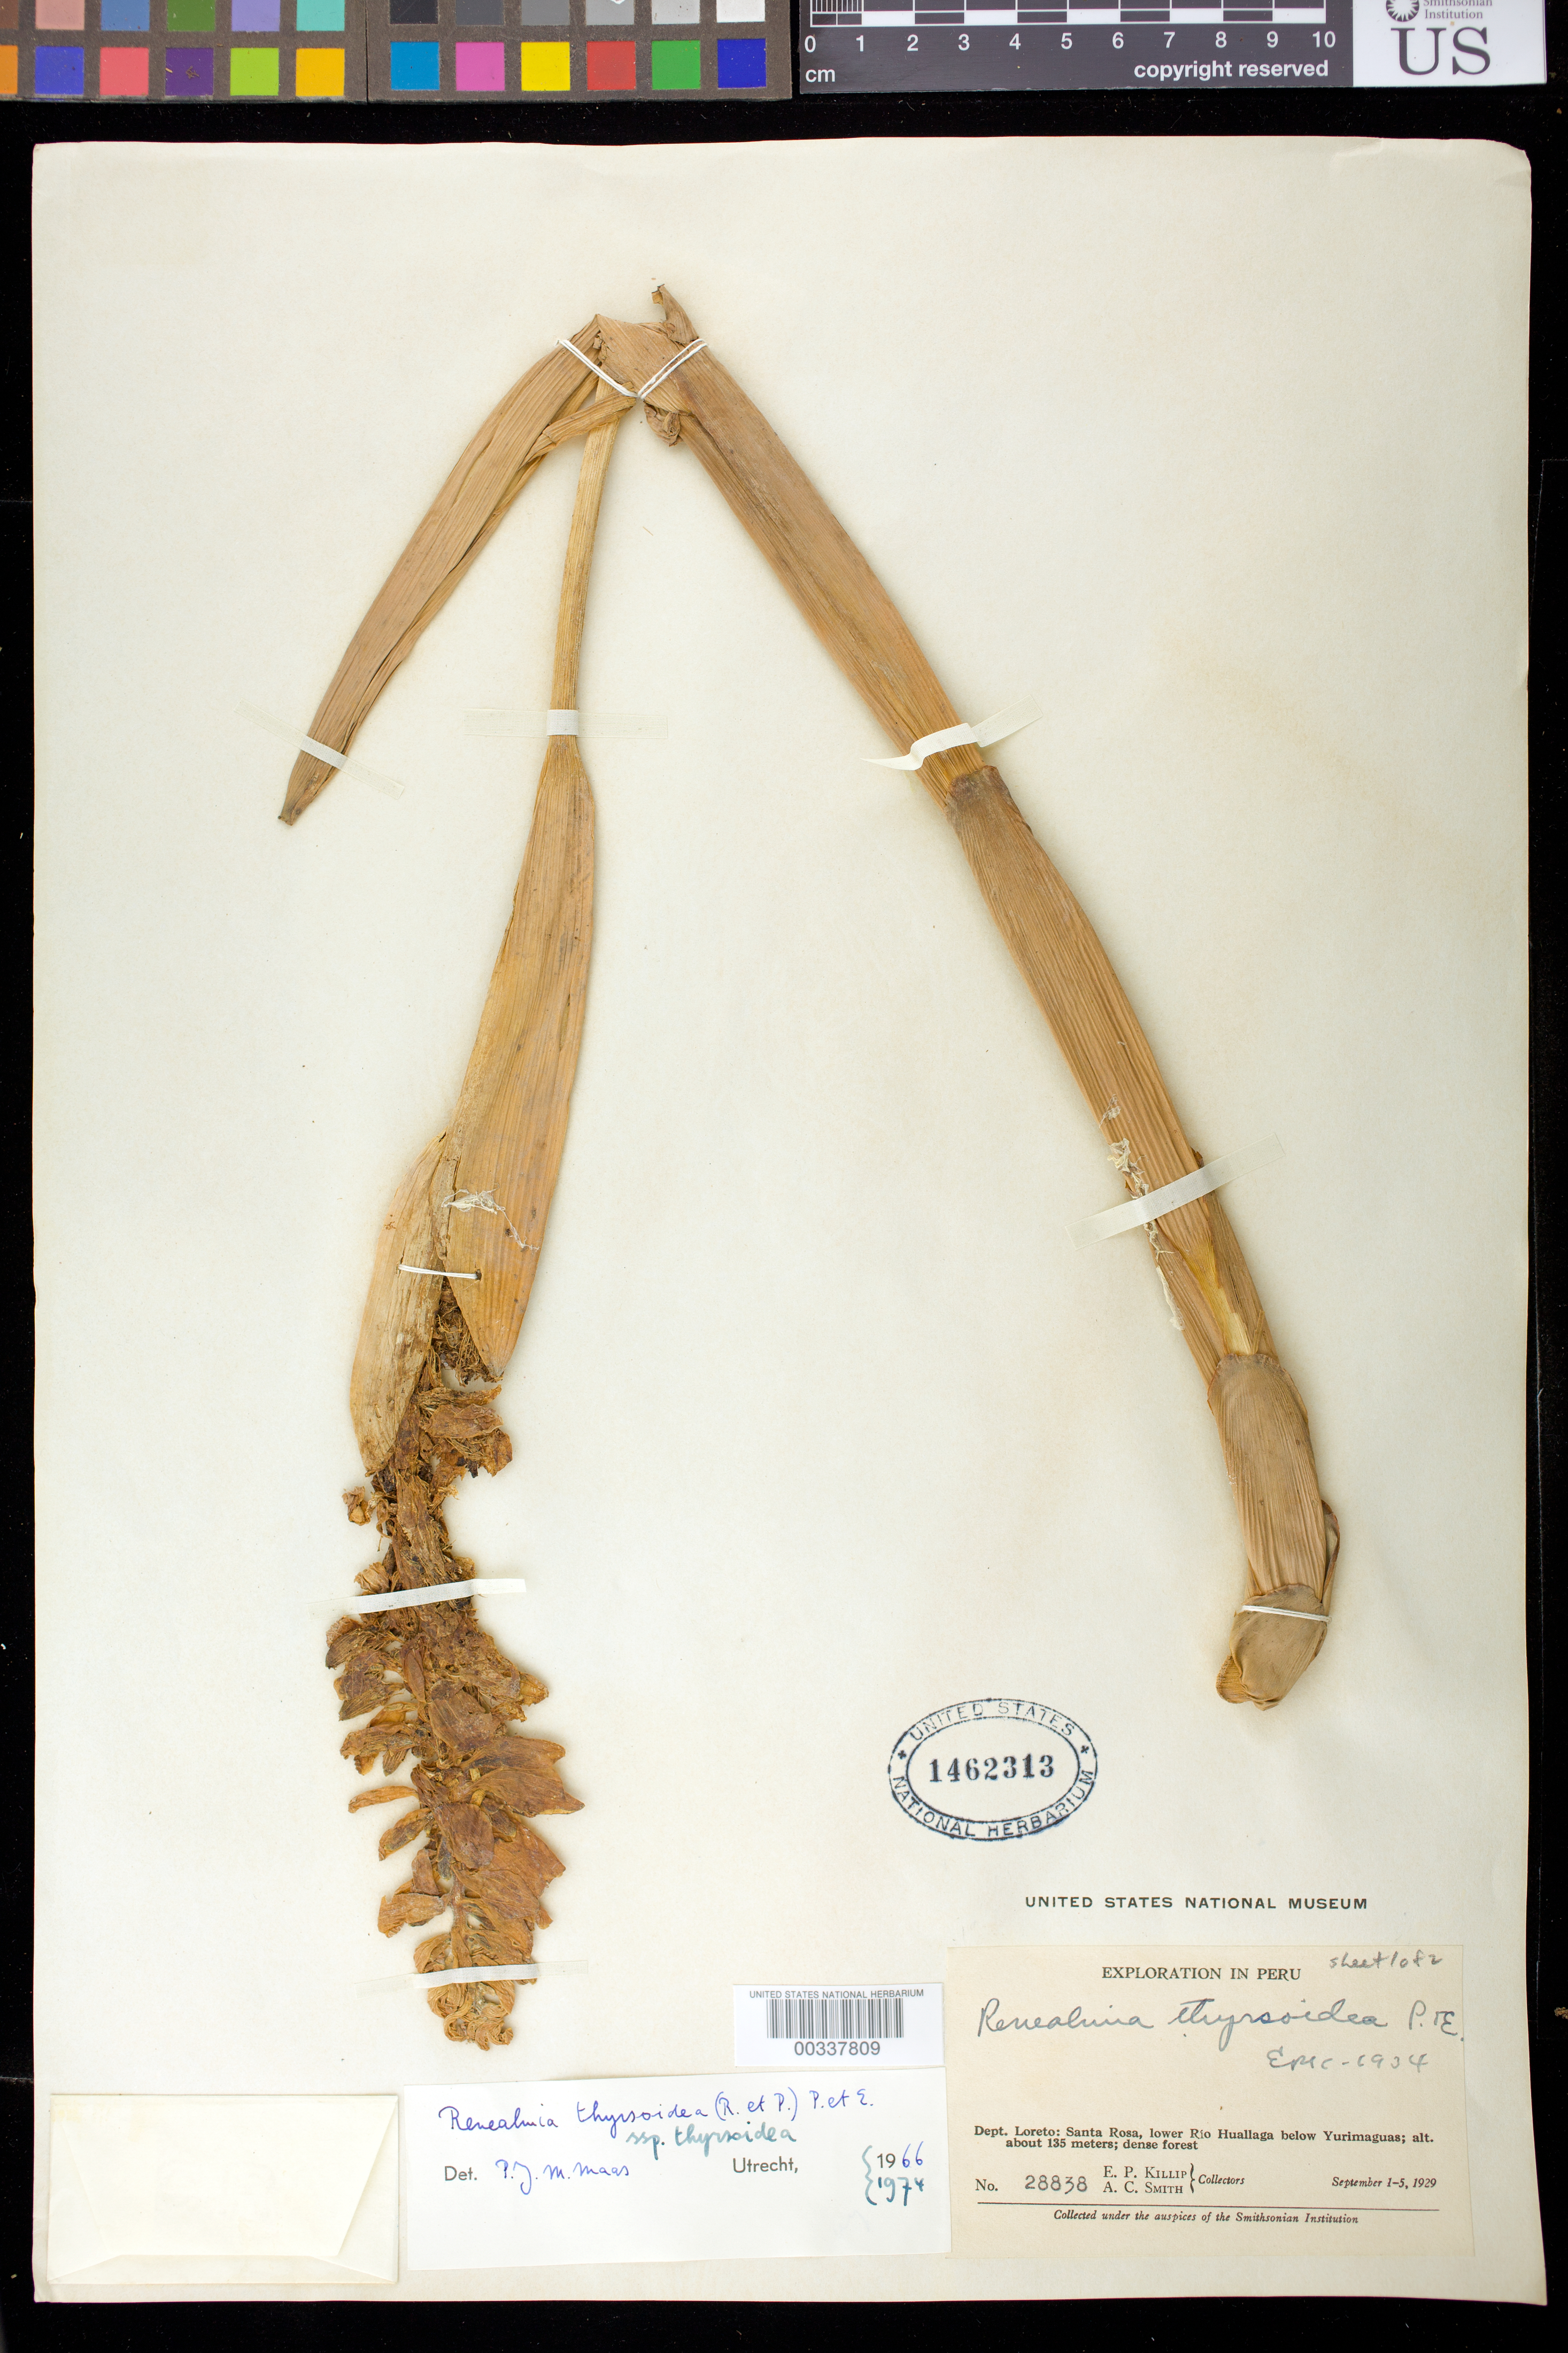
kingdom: Plantae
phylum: Tracheophyta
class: Liliopsida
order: Zingiberales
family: Zingiberaceae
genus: Renealmia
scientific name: Renealmia thyrsoidea subsp. thyrsoidea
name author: (Ruiz & Pav.) Poepp. & Endl.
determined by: Maas, Paul J. M.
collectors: E. P. Killip & A. C. Smith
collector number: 28838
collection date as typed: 01 Sep 1929 to 05 Sep 1929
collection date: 1929-09-01/1929-09-05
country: Peru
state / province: Loreto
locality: Santa Rosa, lower Rio Huallaga below Yurimaguas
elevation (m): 135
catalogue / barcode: US 1462313